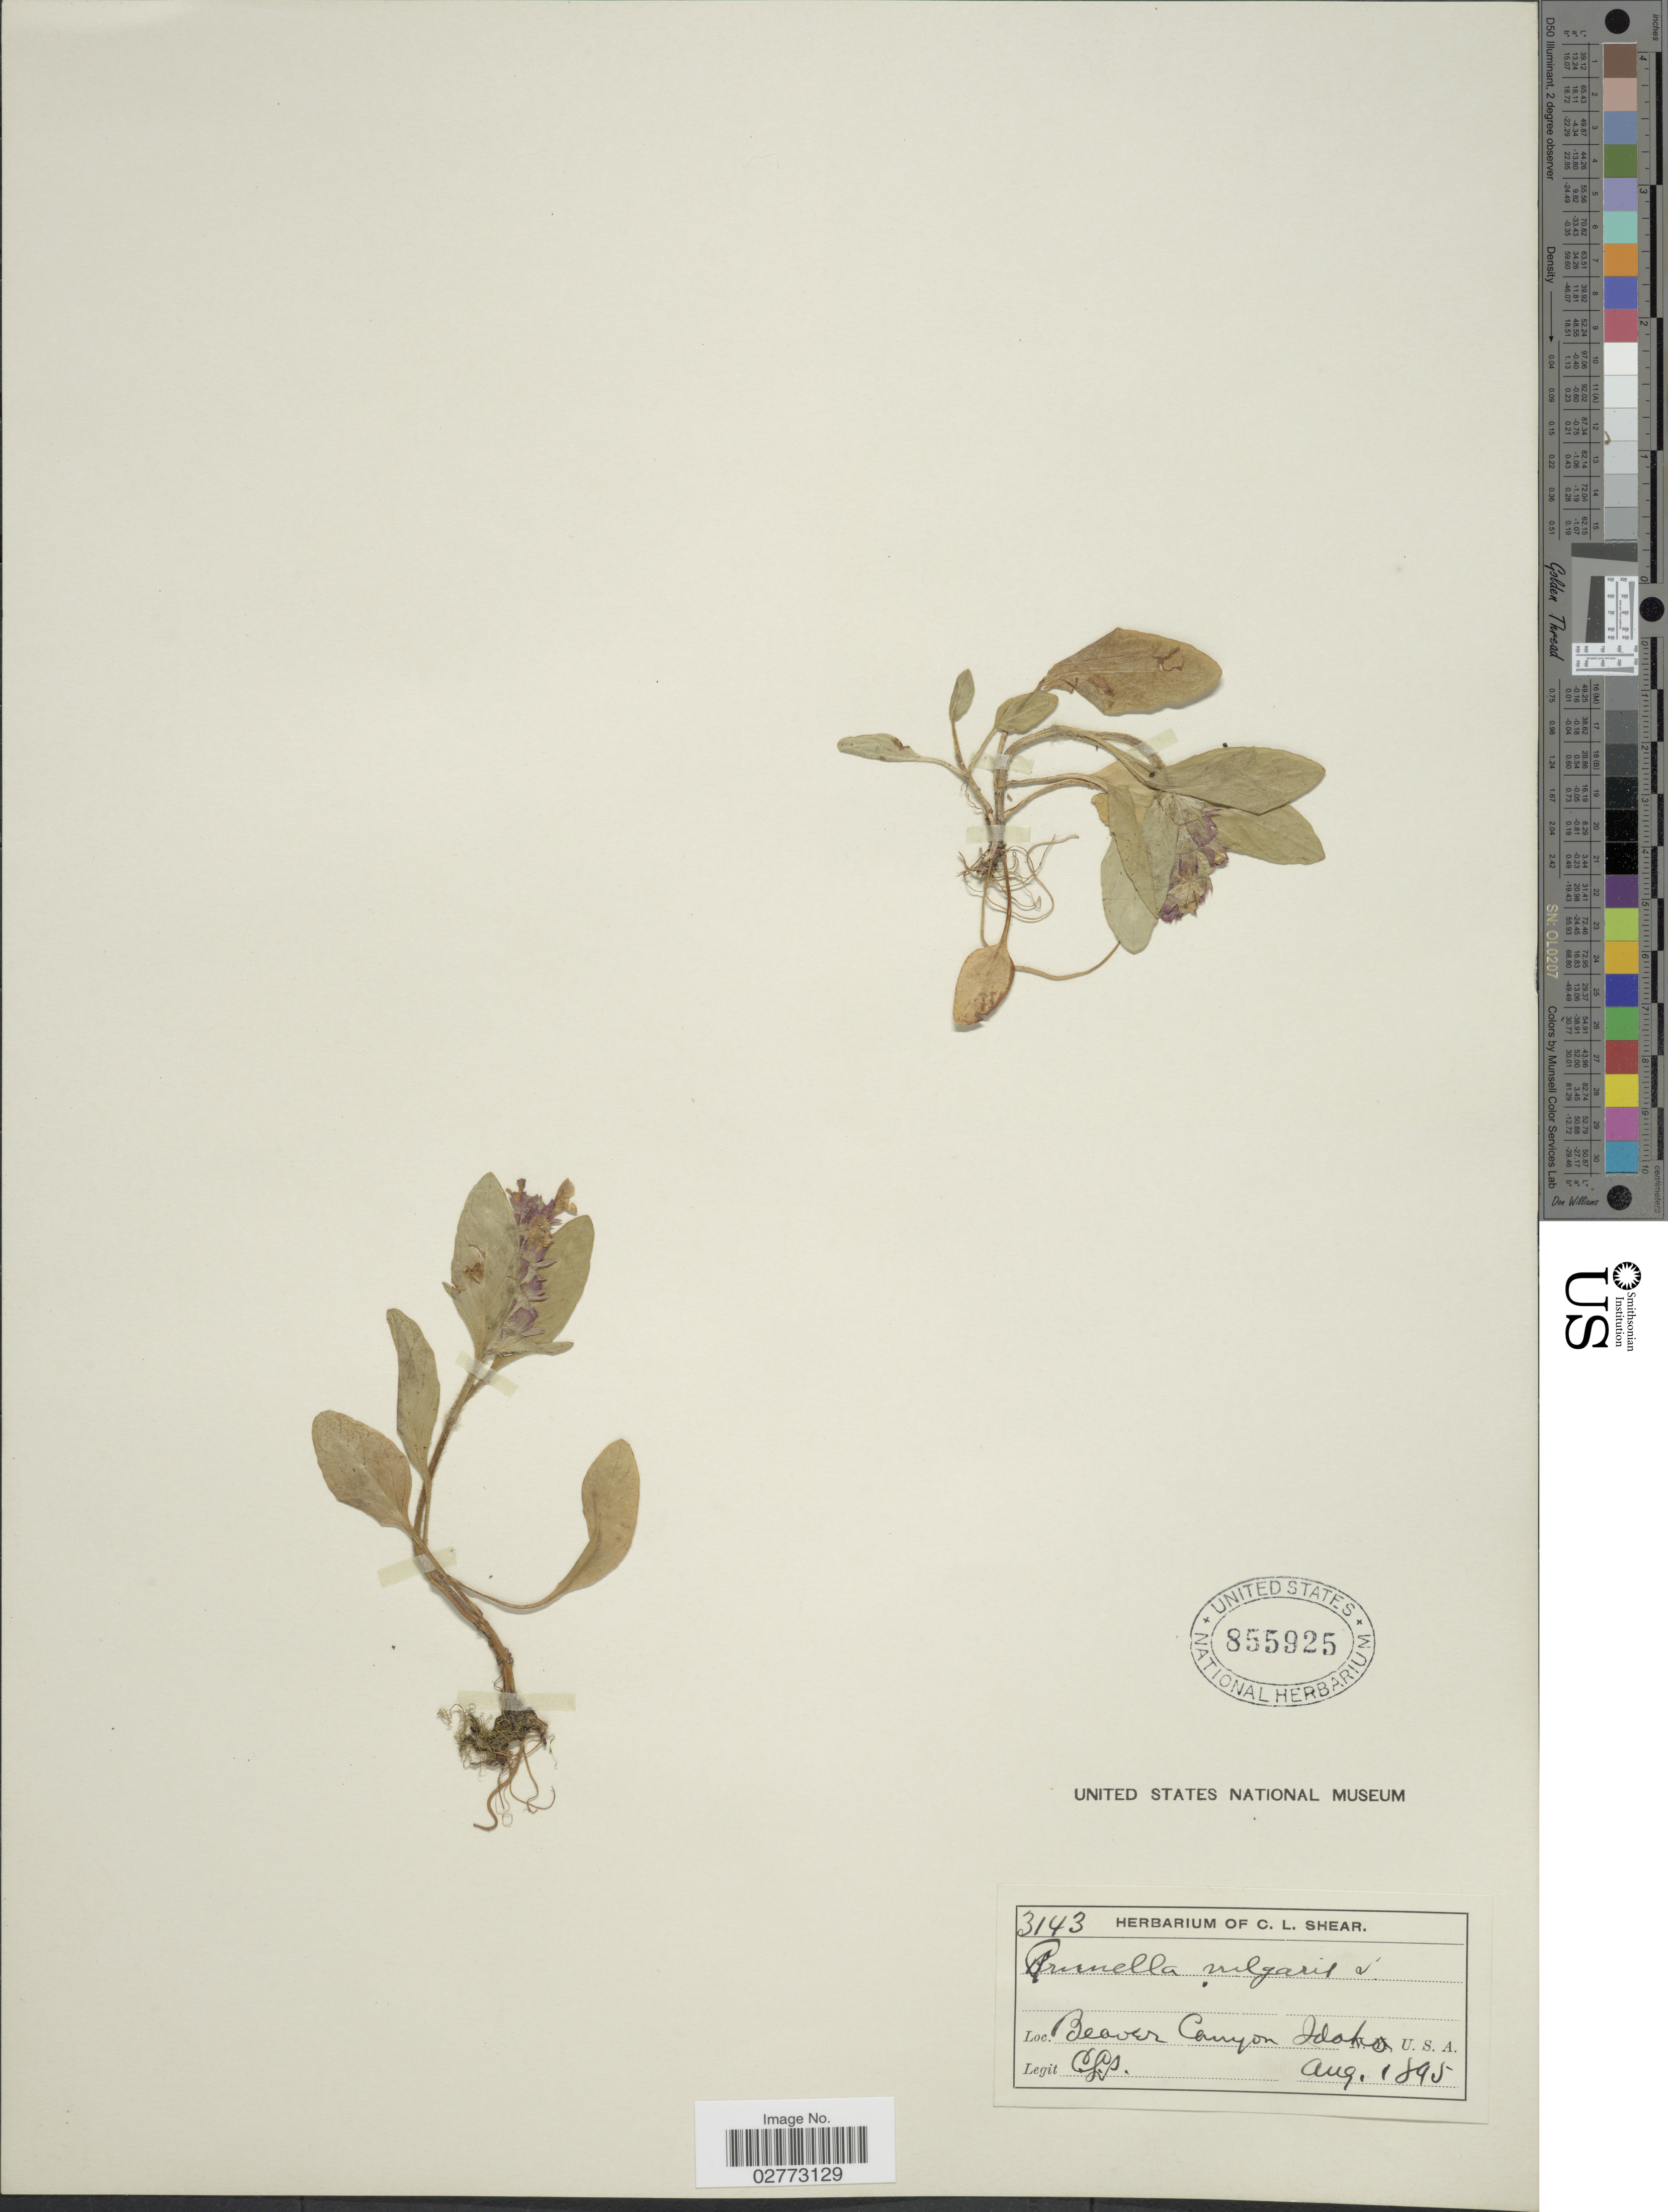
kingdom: Plantae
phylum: Tracheophyta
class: Magnoliopsida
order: Lamiales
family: Lamiaceae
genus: Prunella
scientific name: Prunella vulgaris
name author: L.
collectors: C. L. Shear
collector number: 3143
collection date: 1895-08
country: United States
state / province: Idaho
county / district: Nez Perce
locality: Beaver Canyon, U.S.A.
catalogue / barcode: US 855925